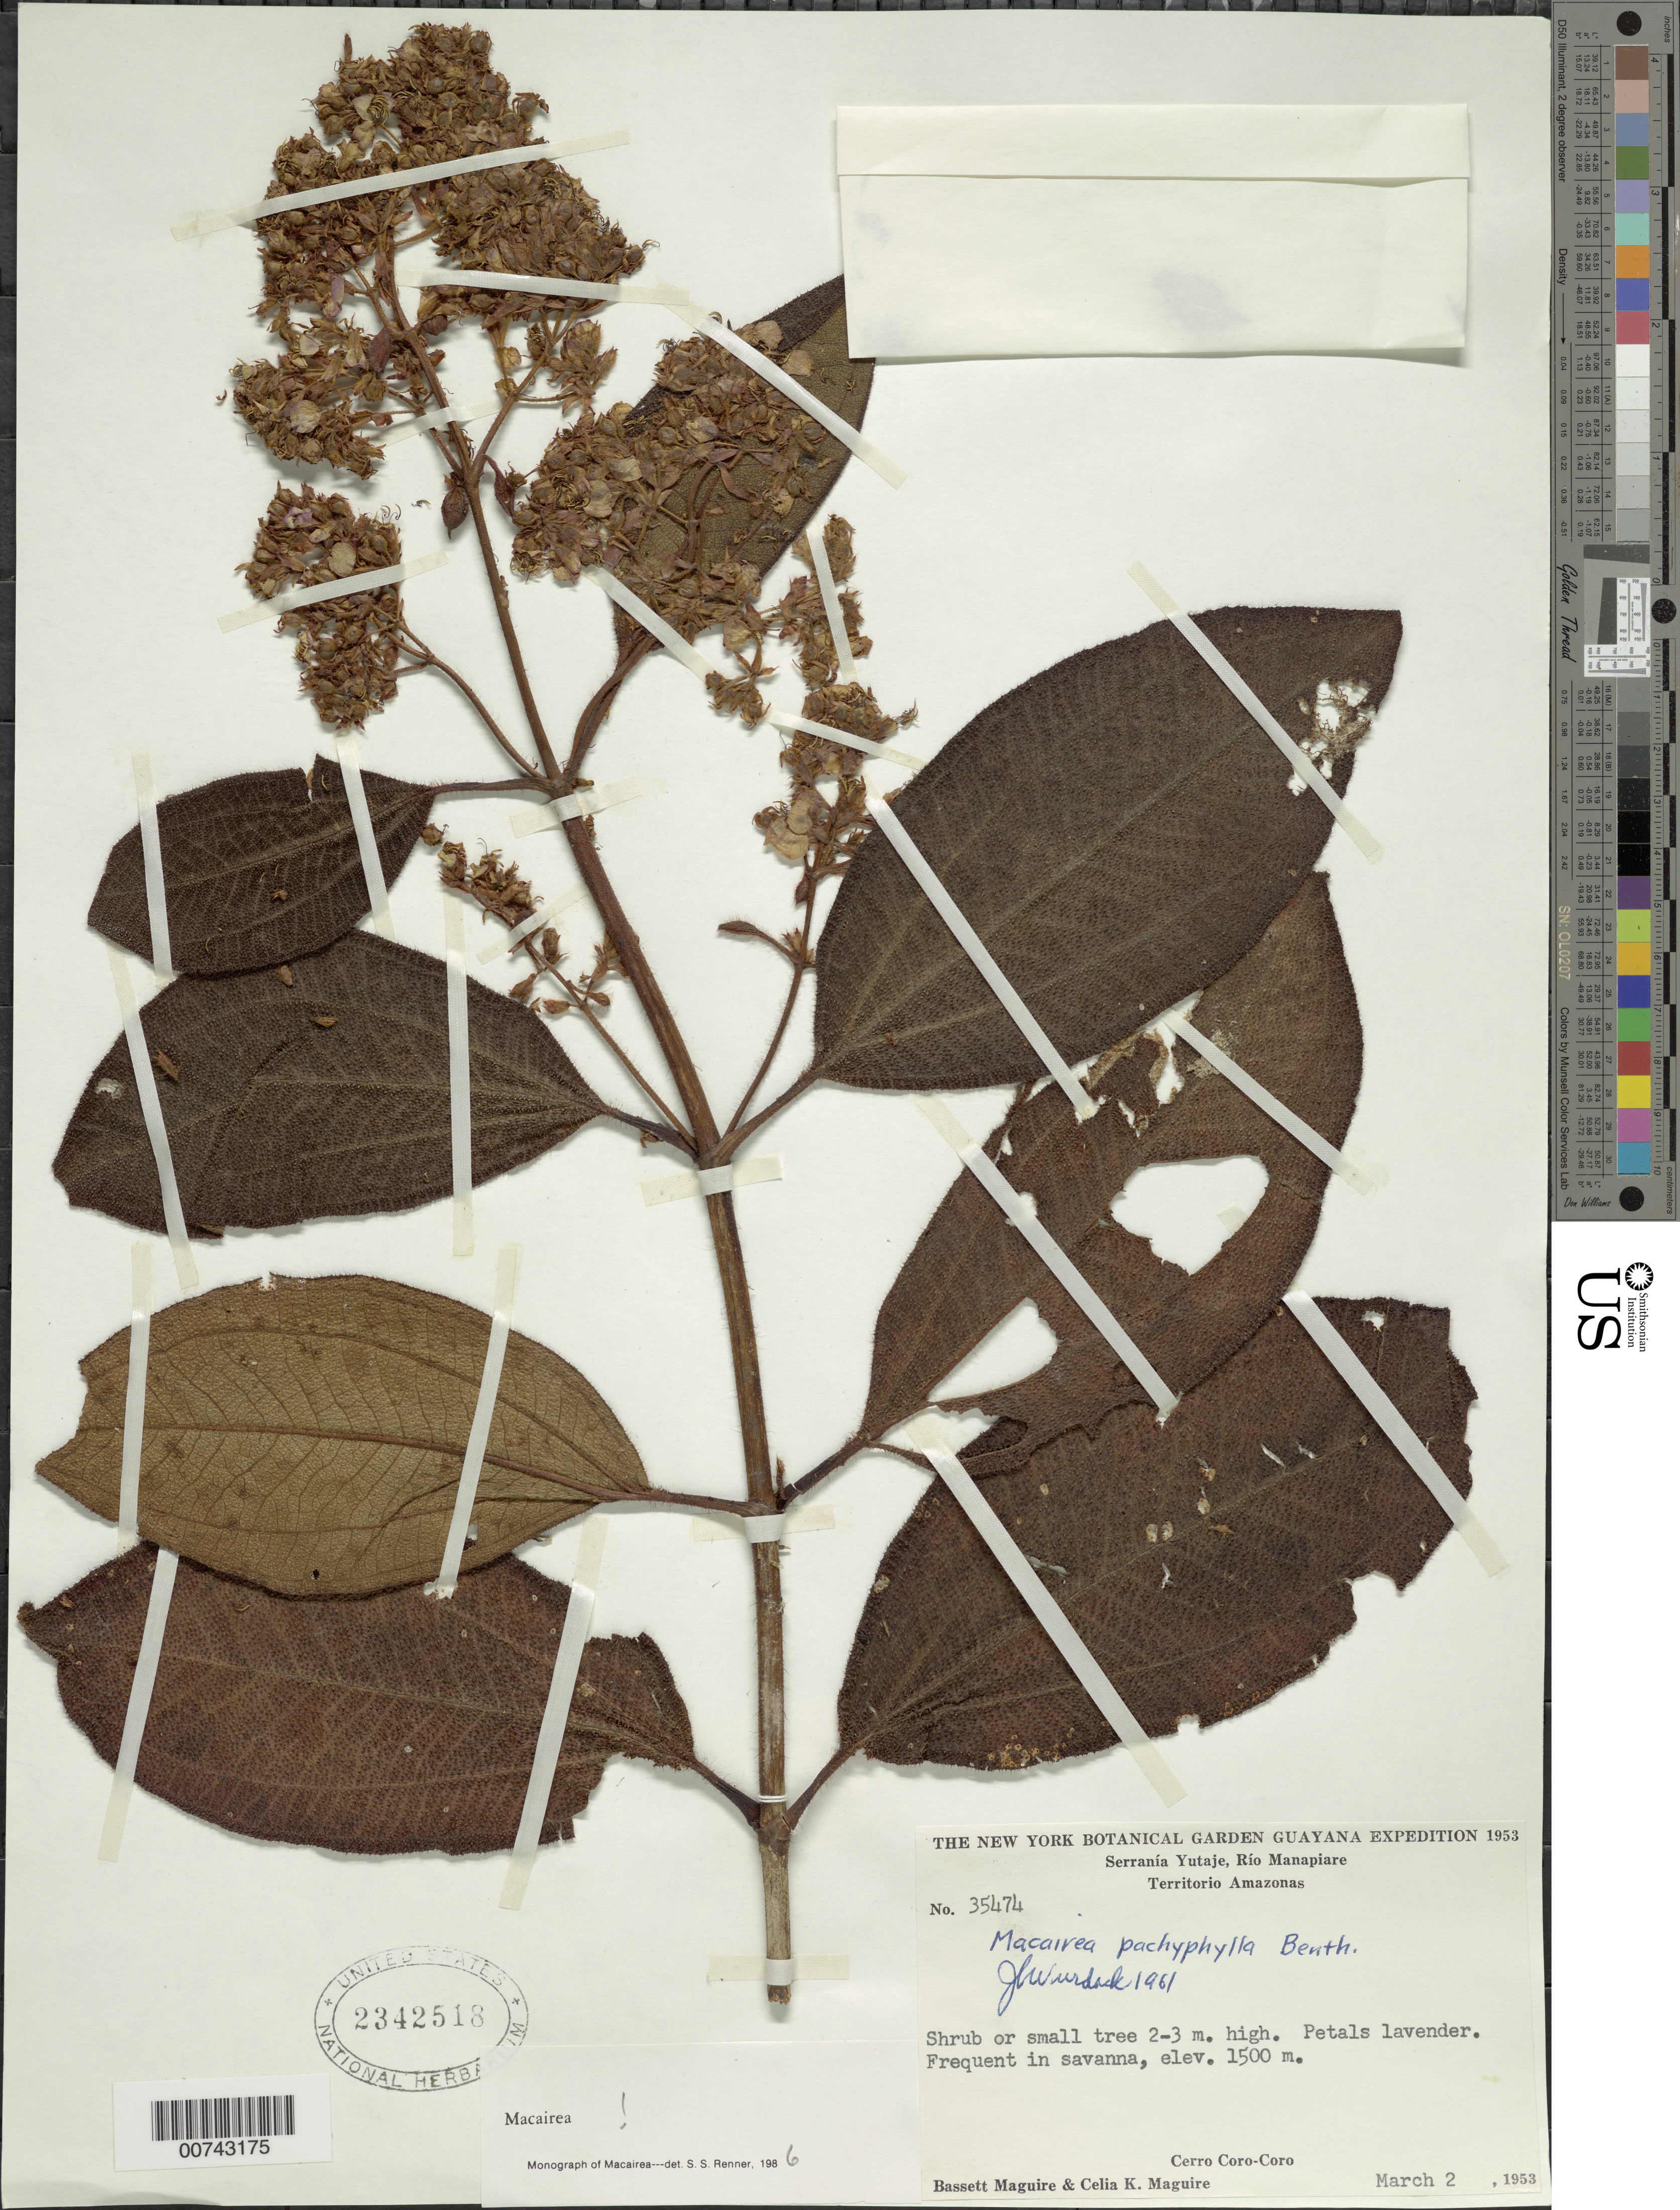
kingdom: Plantae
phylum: Tracheophyta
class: Magnoliopsida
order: Myrtales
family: Melastomataceae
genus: Macairea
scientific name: Macairea pachyphylla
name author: Benth.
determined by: Wurdack, John J., (US), US (UNITED STATES)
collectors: B. Maguire & C. K. Maguire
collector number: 35474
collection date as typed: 2-Mar-53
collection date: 1953-03-02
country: Venezuela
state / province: Amazonas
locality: Cerro Coro-Coro, Serranía Yutajé, Río Manapiare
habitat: Savanna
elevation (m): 1500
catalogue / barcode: US 2342518